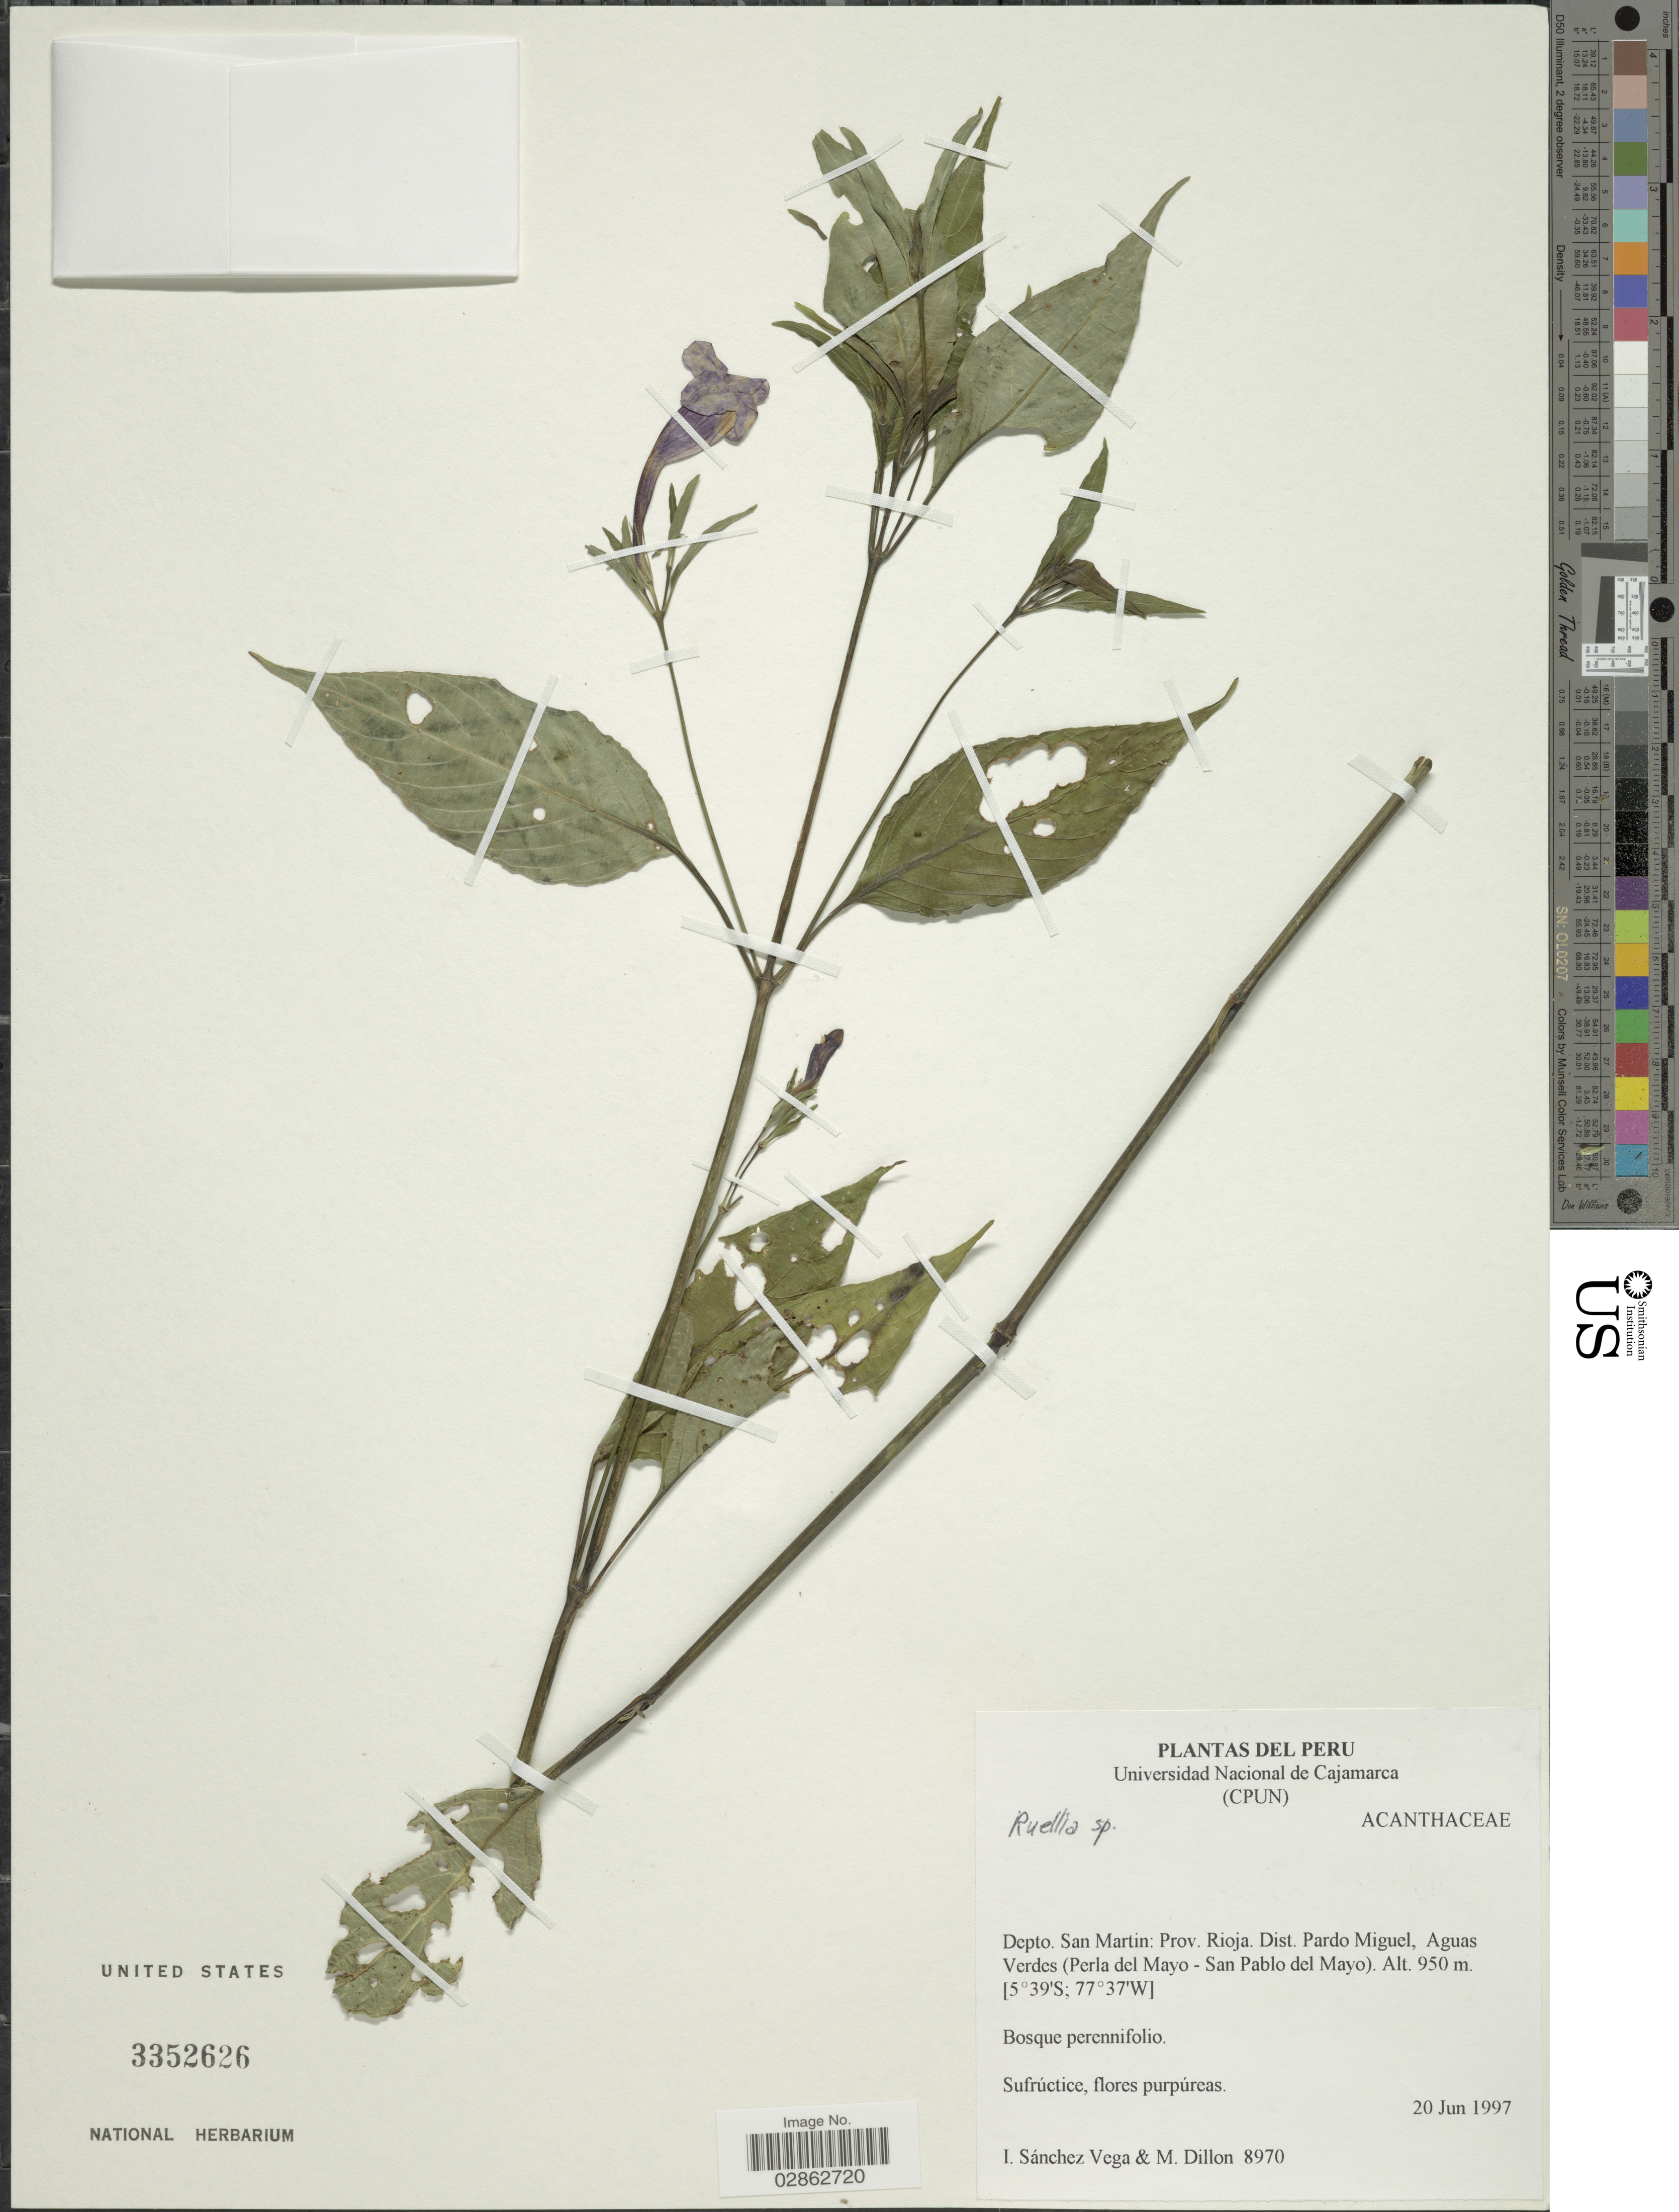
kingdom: Plantae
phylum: Tracheophyta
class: Magnoliopsida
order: Lamiales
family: Acanthaceae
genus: Ruellia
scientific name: Ruellia sp.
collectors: I. Sánchez Vega & M. O. Dillon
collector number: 8970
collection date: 1997-06-20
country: Peru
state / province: San Martín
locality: Depto. San Martin: Prov. Rioja. Dist. Pardo Miguel, Aguas Verdes (Perla del Mayo-San Pablo del Mayo).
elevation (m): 950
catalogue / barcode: US 3352626